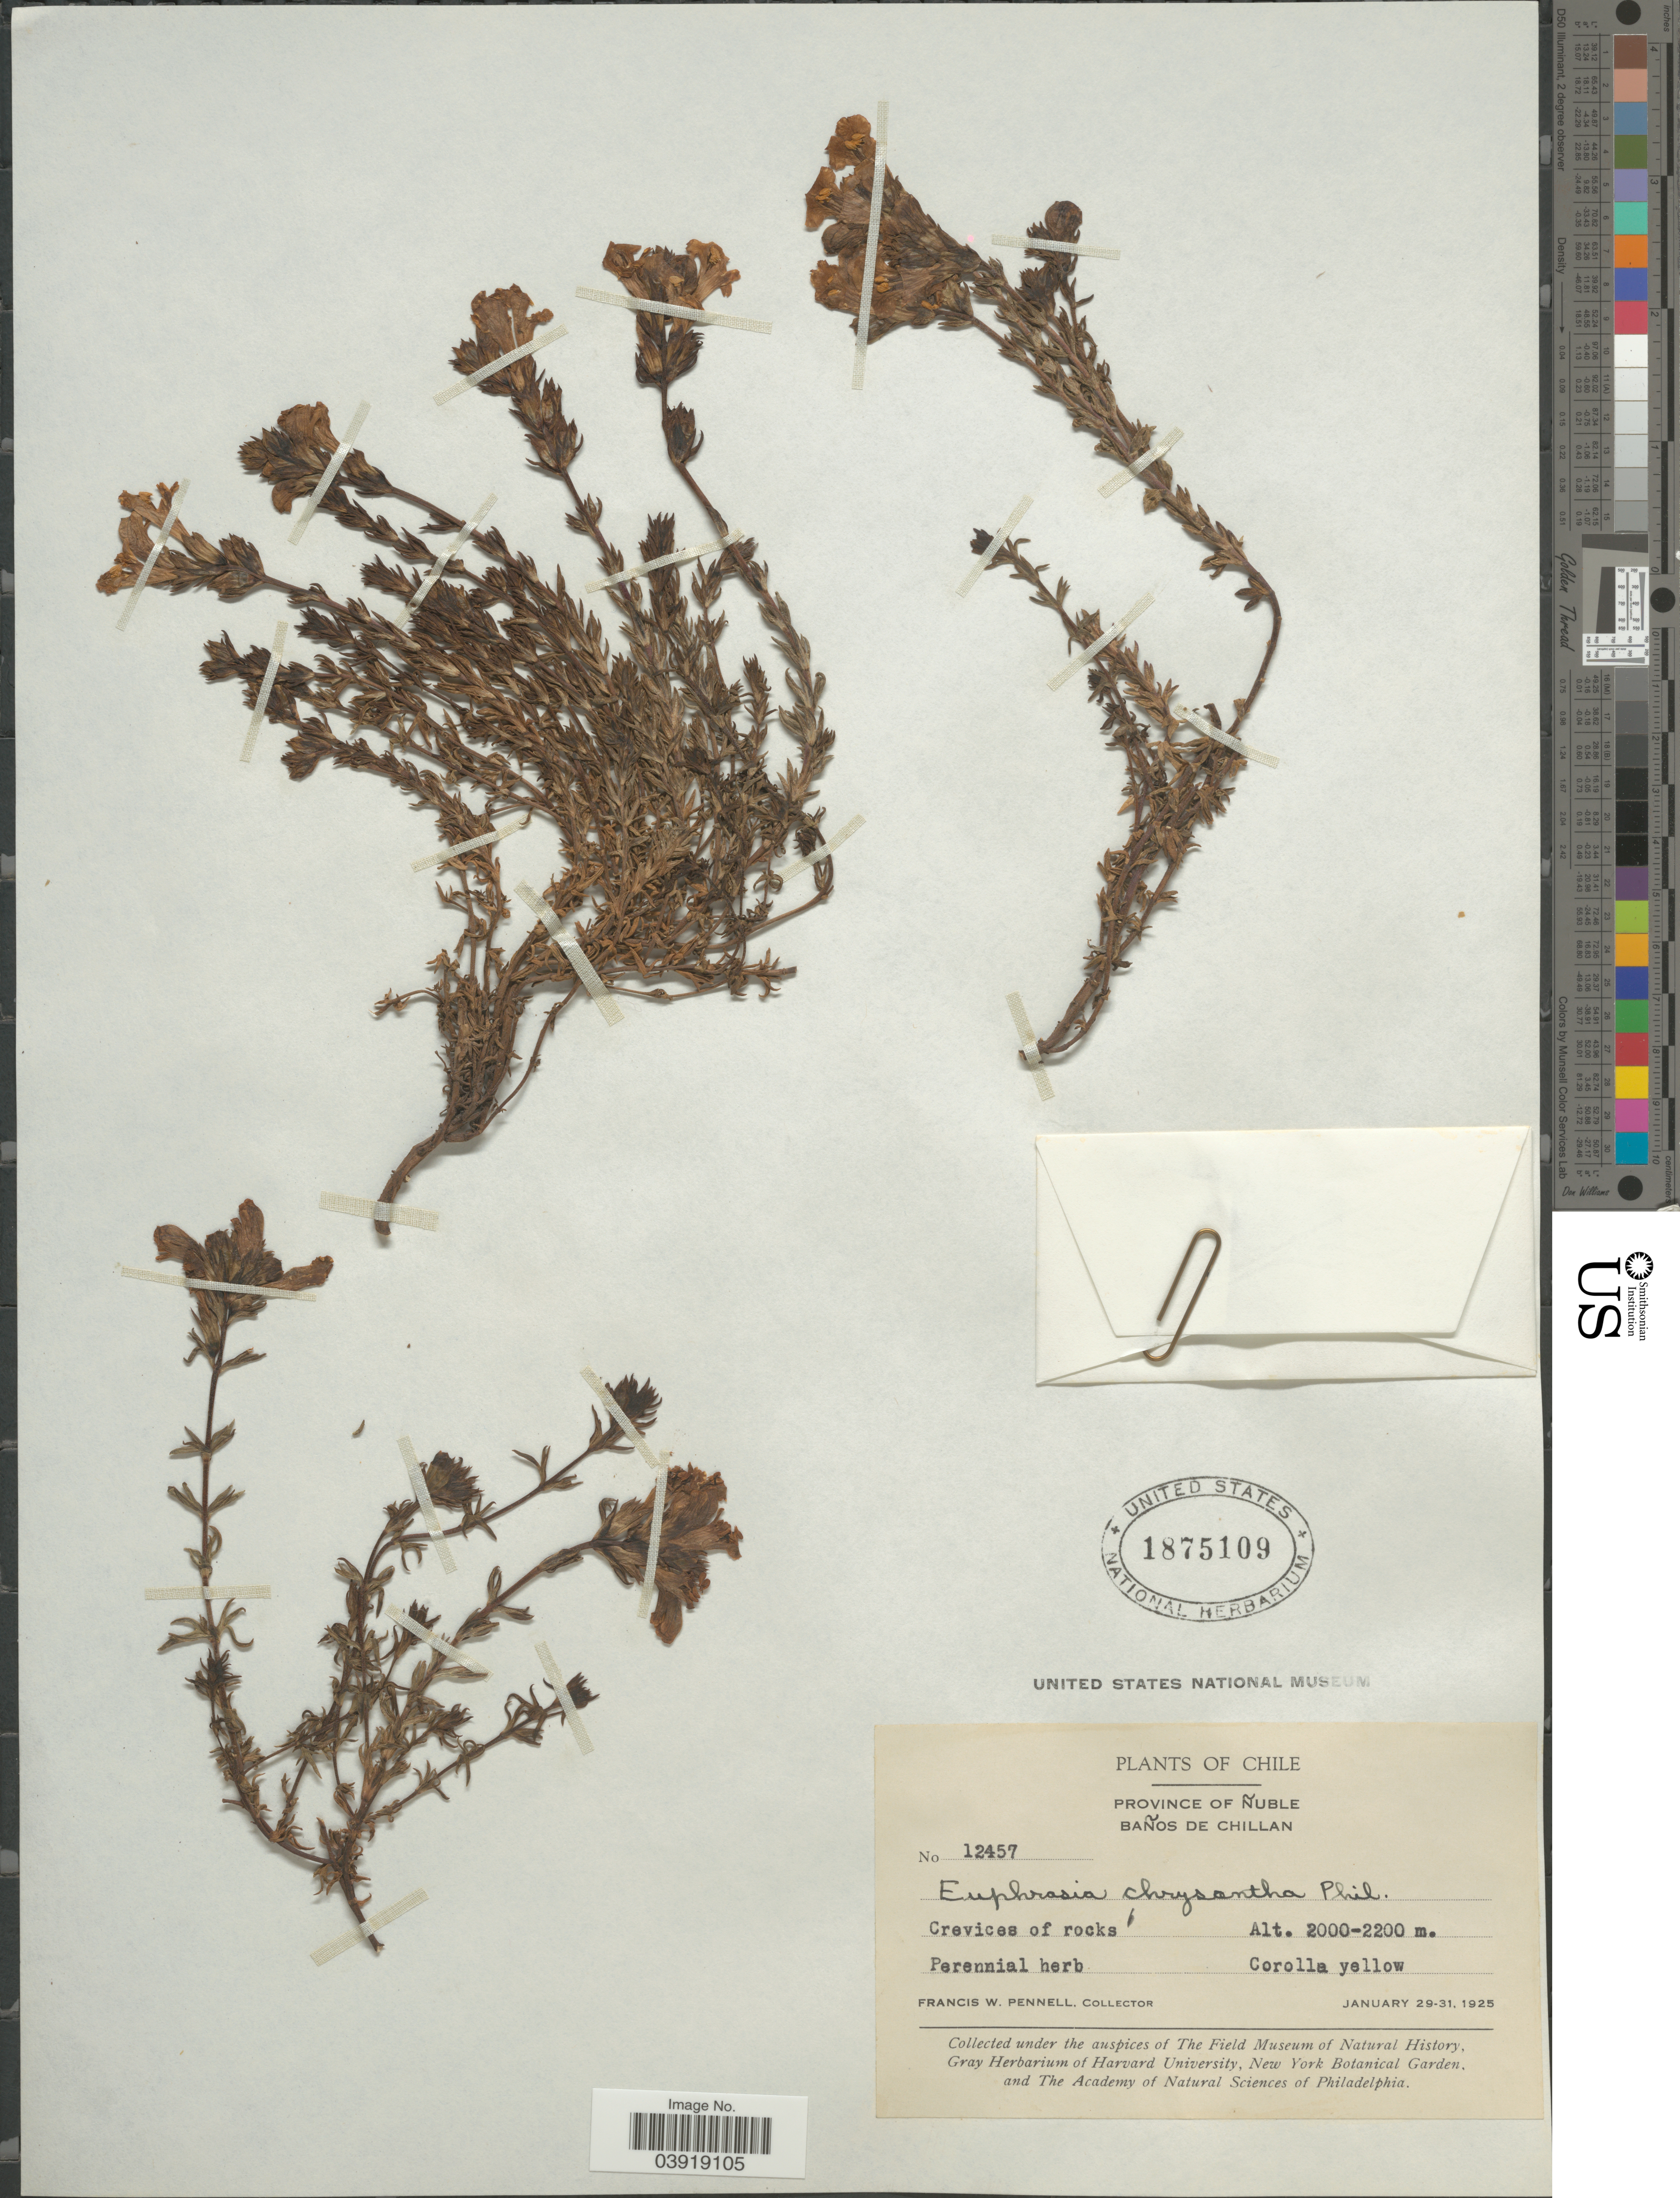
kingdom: Plantae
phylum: Tracheophyta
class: Magnoliopsida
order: Lamiales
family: Orobanchaceae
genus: Euphrasia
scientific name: Euphrasia chrysantha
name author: Phil.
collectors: F. W. Pennell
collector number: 12457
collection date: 1925-01-29/1925-01-31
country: Chile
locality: Province of Ñuble, Baños de Chillan.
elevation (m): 2000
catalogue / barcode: US 1875109